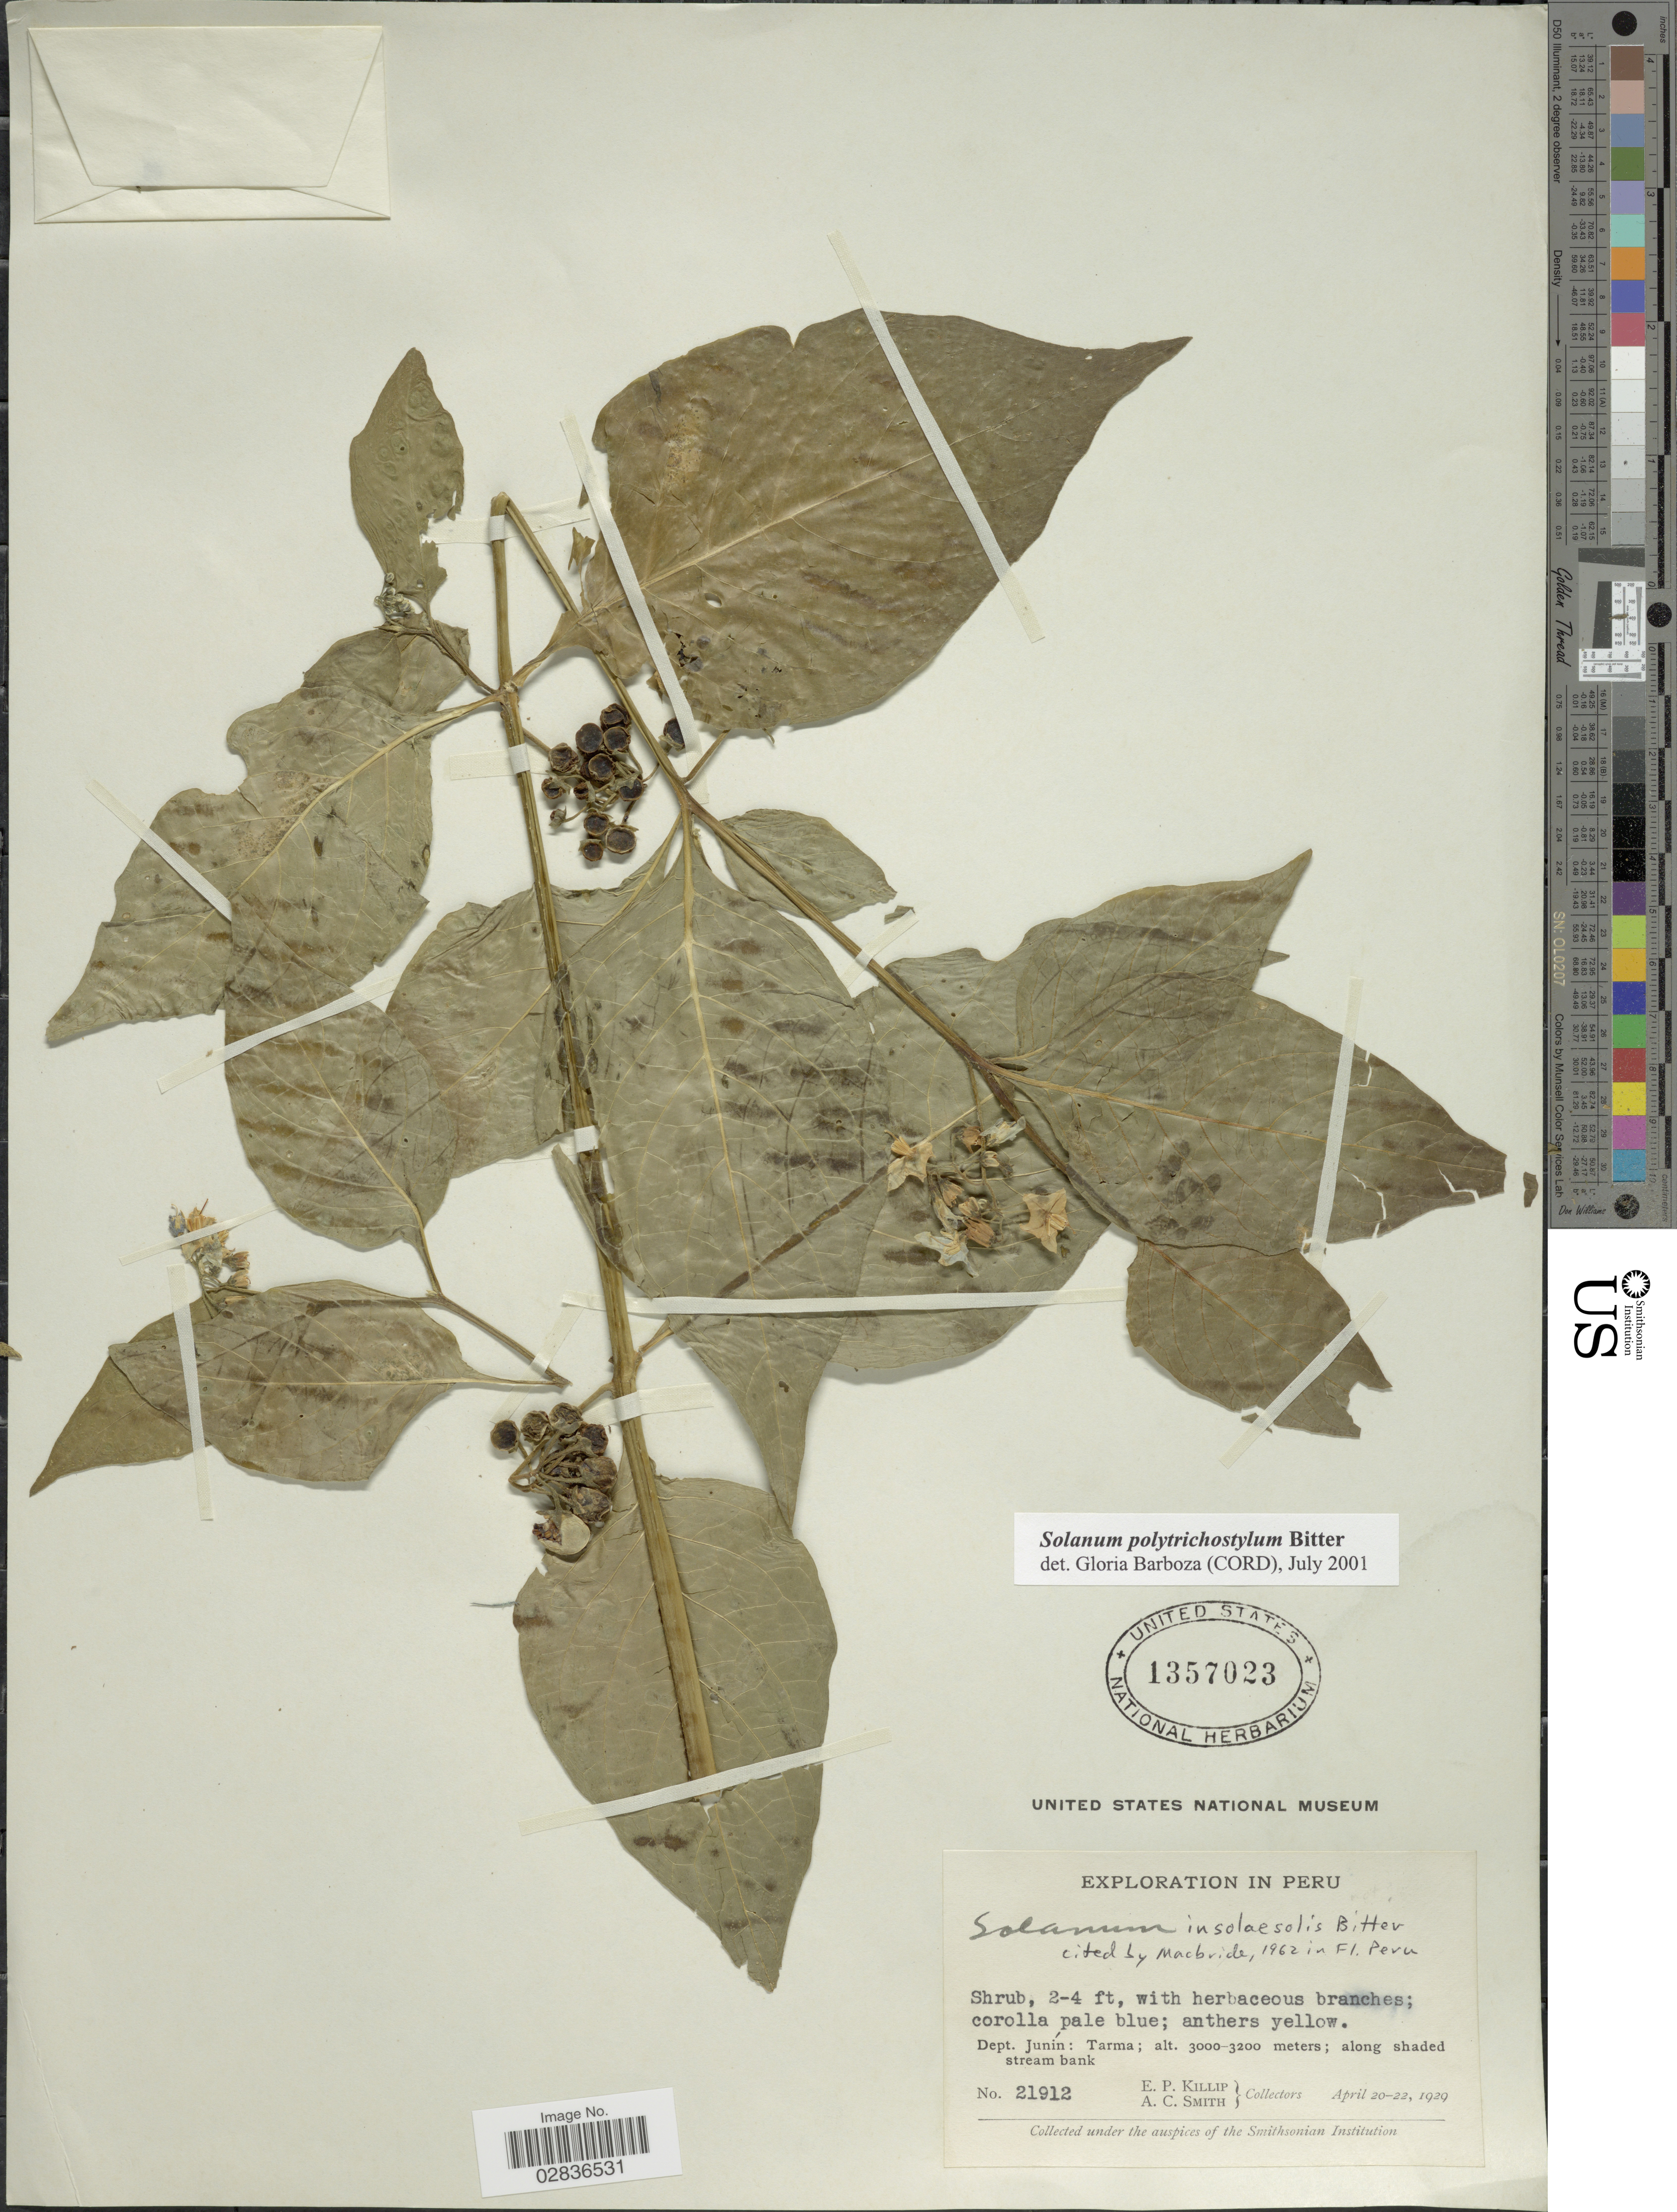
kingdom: Plantae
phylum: Tracheophyta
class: Magnoliopsida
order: Solanales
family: Solanaceae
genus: Solanum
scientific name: Solanum polytrichostylum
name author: Bitter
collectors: E. P. Killip & A. C. Smith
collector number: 21912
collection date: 1929-04-20/1929-04-22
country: Peru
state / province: Junín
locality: Dept. Junín: Tarma.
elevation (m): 3000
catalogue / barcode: US 1357023